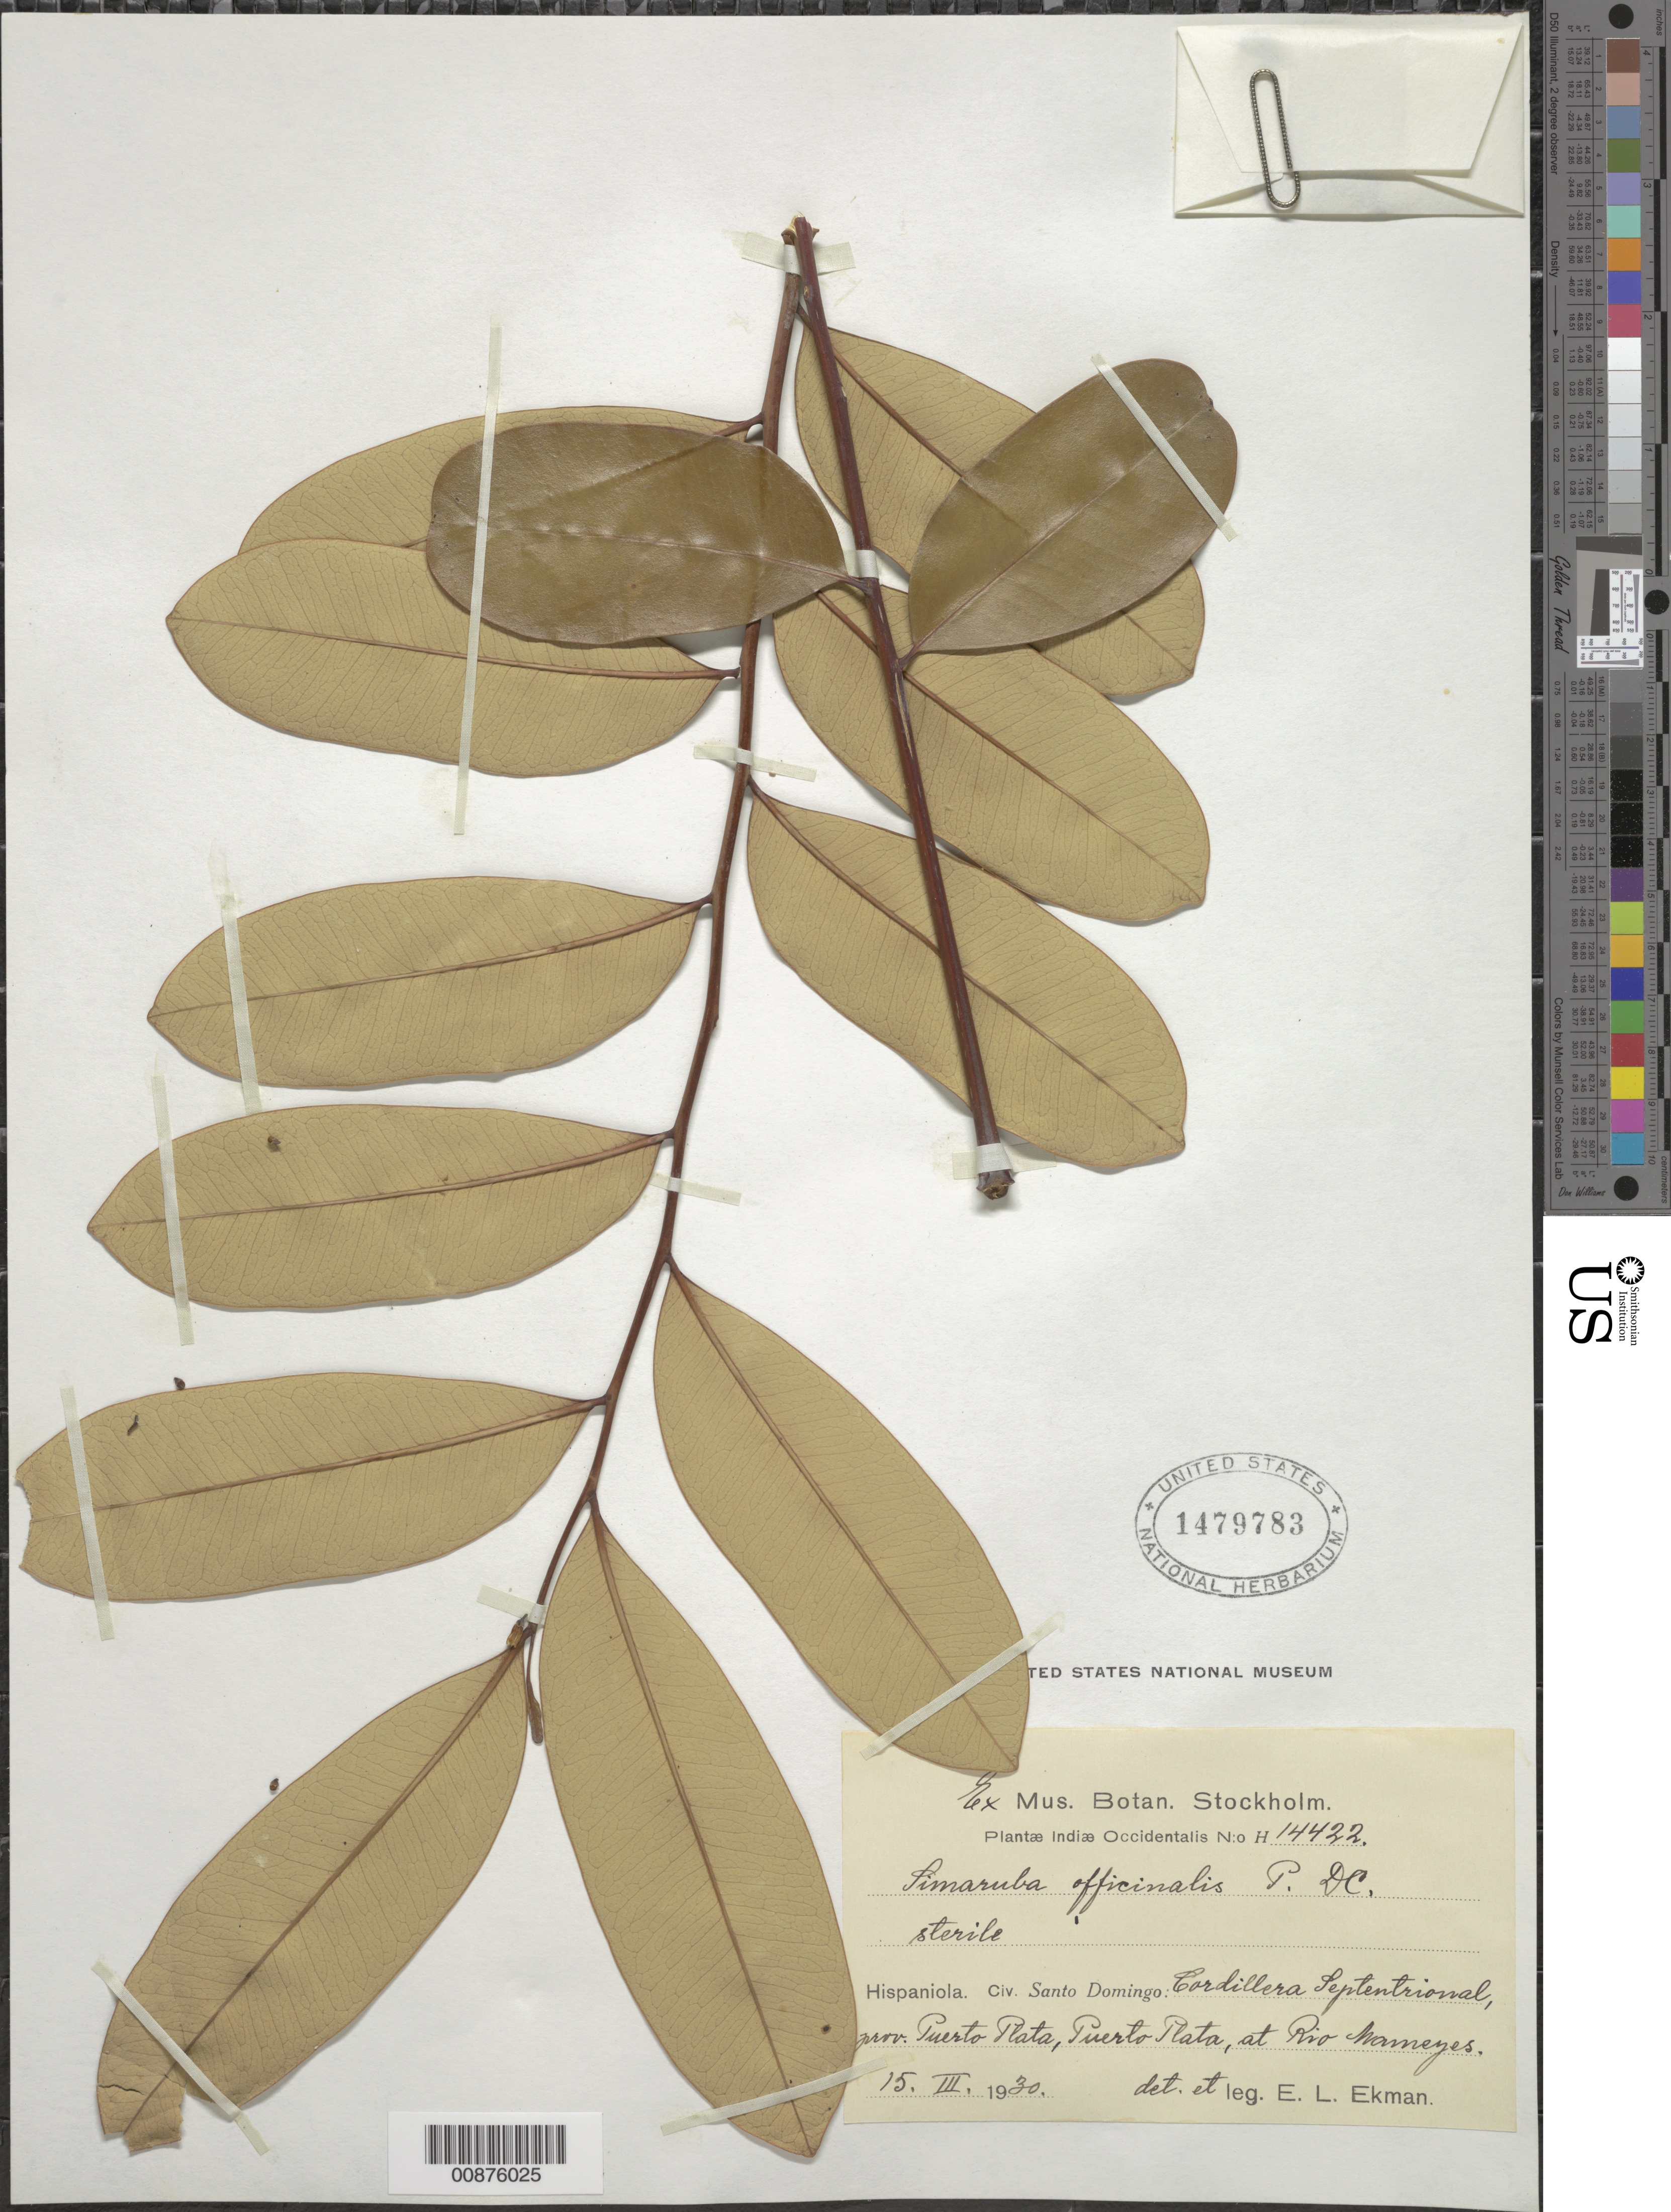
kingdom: Plantae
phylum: Tracheophyta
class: Magnoliopsida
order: Sapindales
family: Simaroubaceae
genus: Simarouba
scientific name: Simarouba glauca var. latifolia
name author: Cronq.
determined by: Ekman, E. L.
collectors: E. L. Ekman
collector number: H 14422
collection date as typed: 15 Mar 1930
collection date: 1930-03-15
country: Dominican Republic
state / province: Puerto Plata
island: Hispaniola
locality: Cordillera Septentional, Puerto Plata, at Rio Mameyes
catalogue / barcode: US 1479783